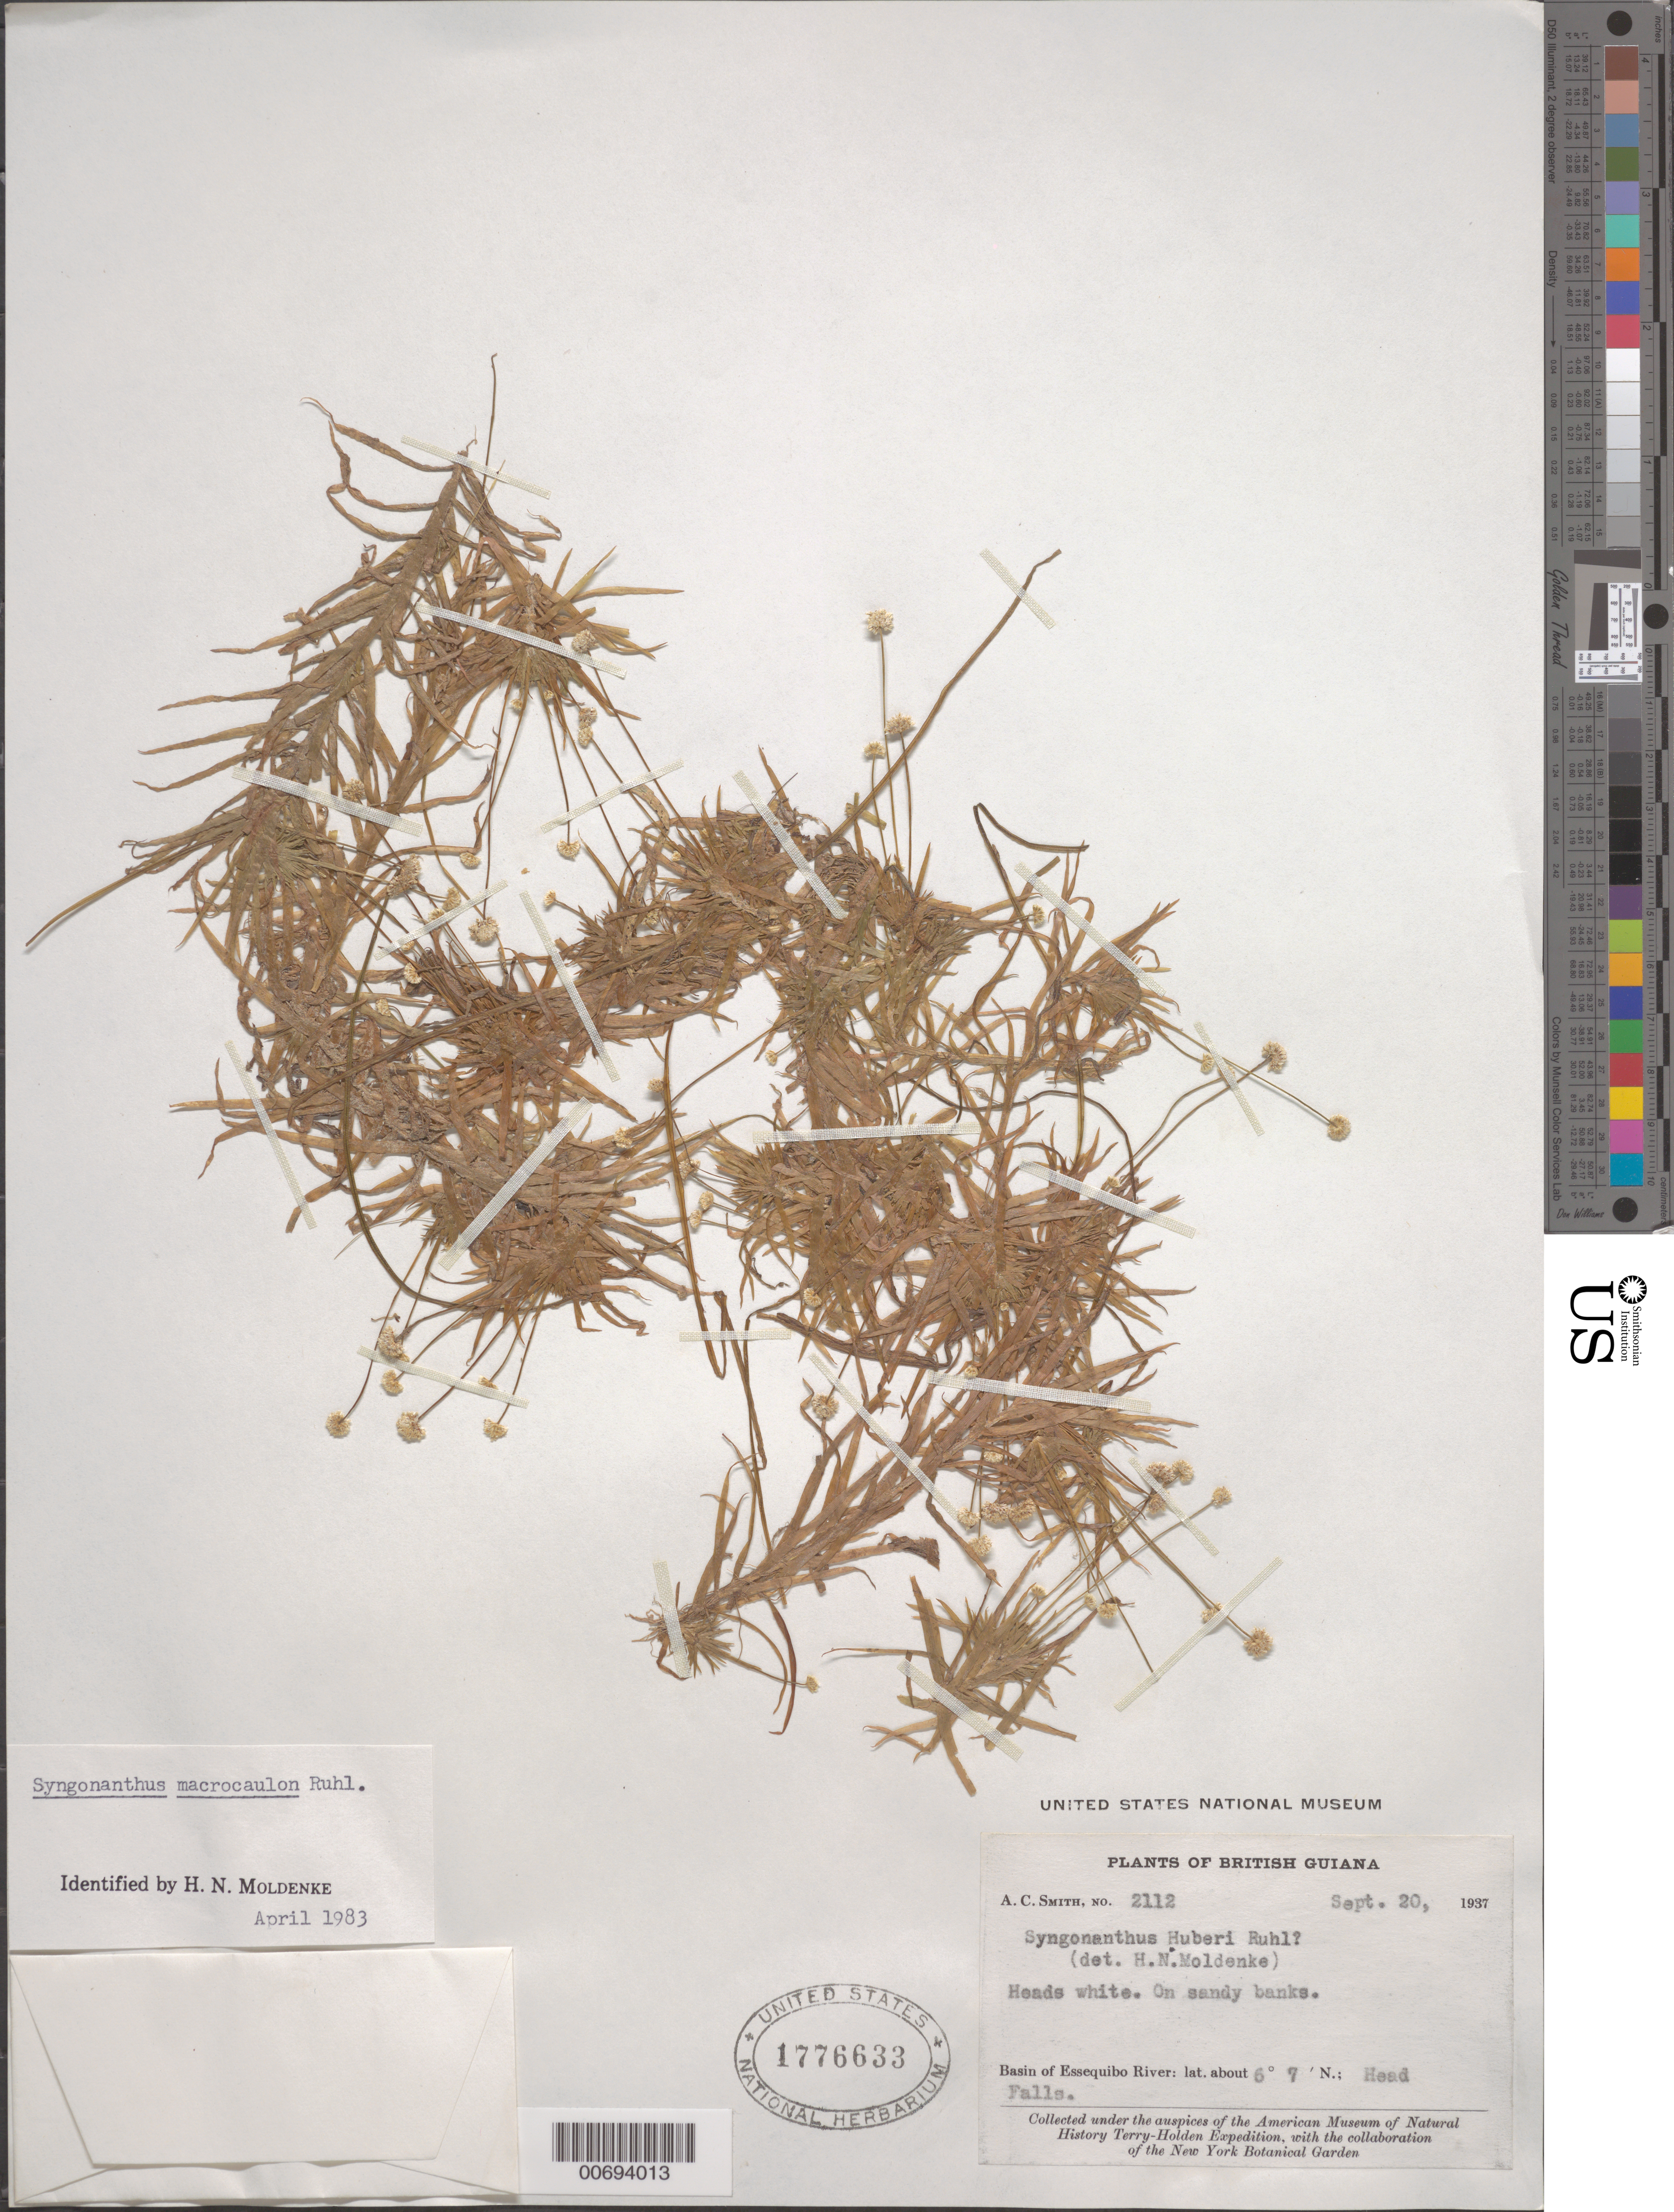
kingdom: Plantae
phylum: Tracheophyta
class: Liliopsida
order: Poales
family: Eriocaulaceae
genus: Syngonanthus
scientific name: Syngonanthus macrocaulon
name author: Ruhland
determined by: Moldenke, H. N.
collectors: A. C. Smith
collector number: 2112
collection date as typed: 20-Sep-37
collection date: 1937-09-20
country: Guyana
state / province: Cuyuni-Mazaruni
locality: Head Falls, Essequibo River basin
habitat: Sandy banks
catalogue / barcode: US 1776633